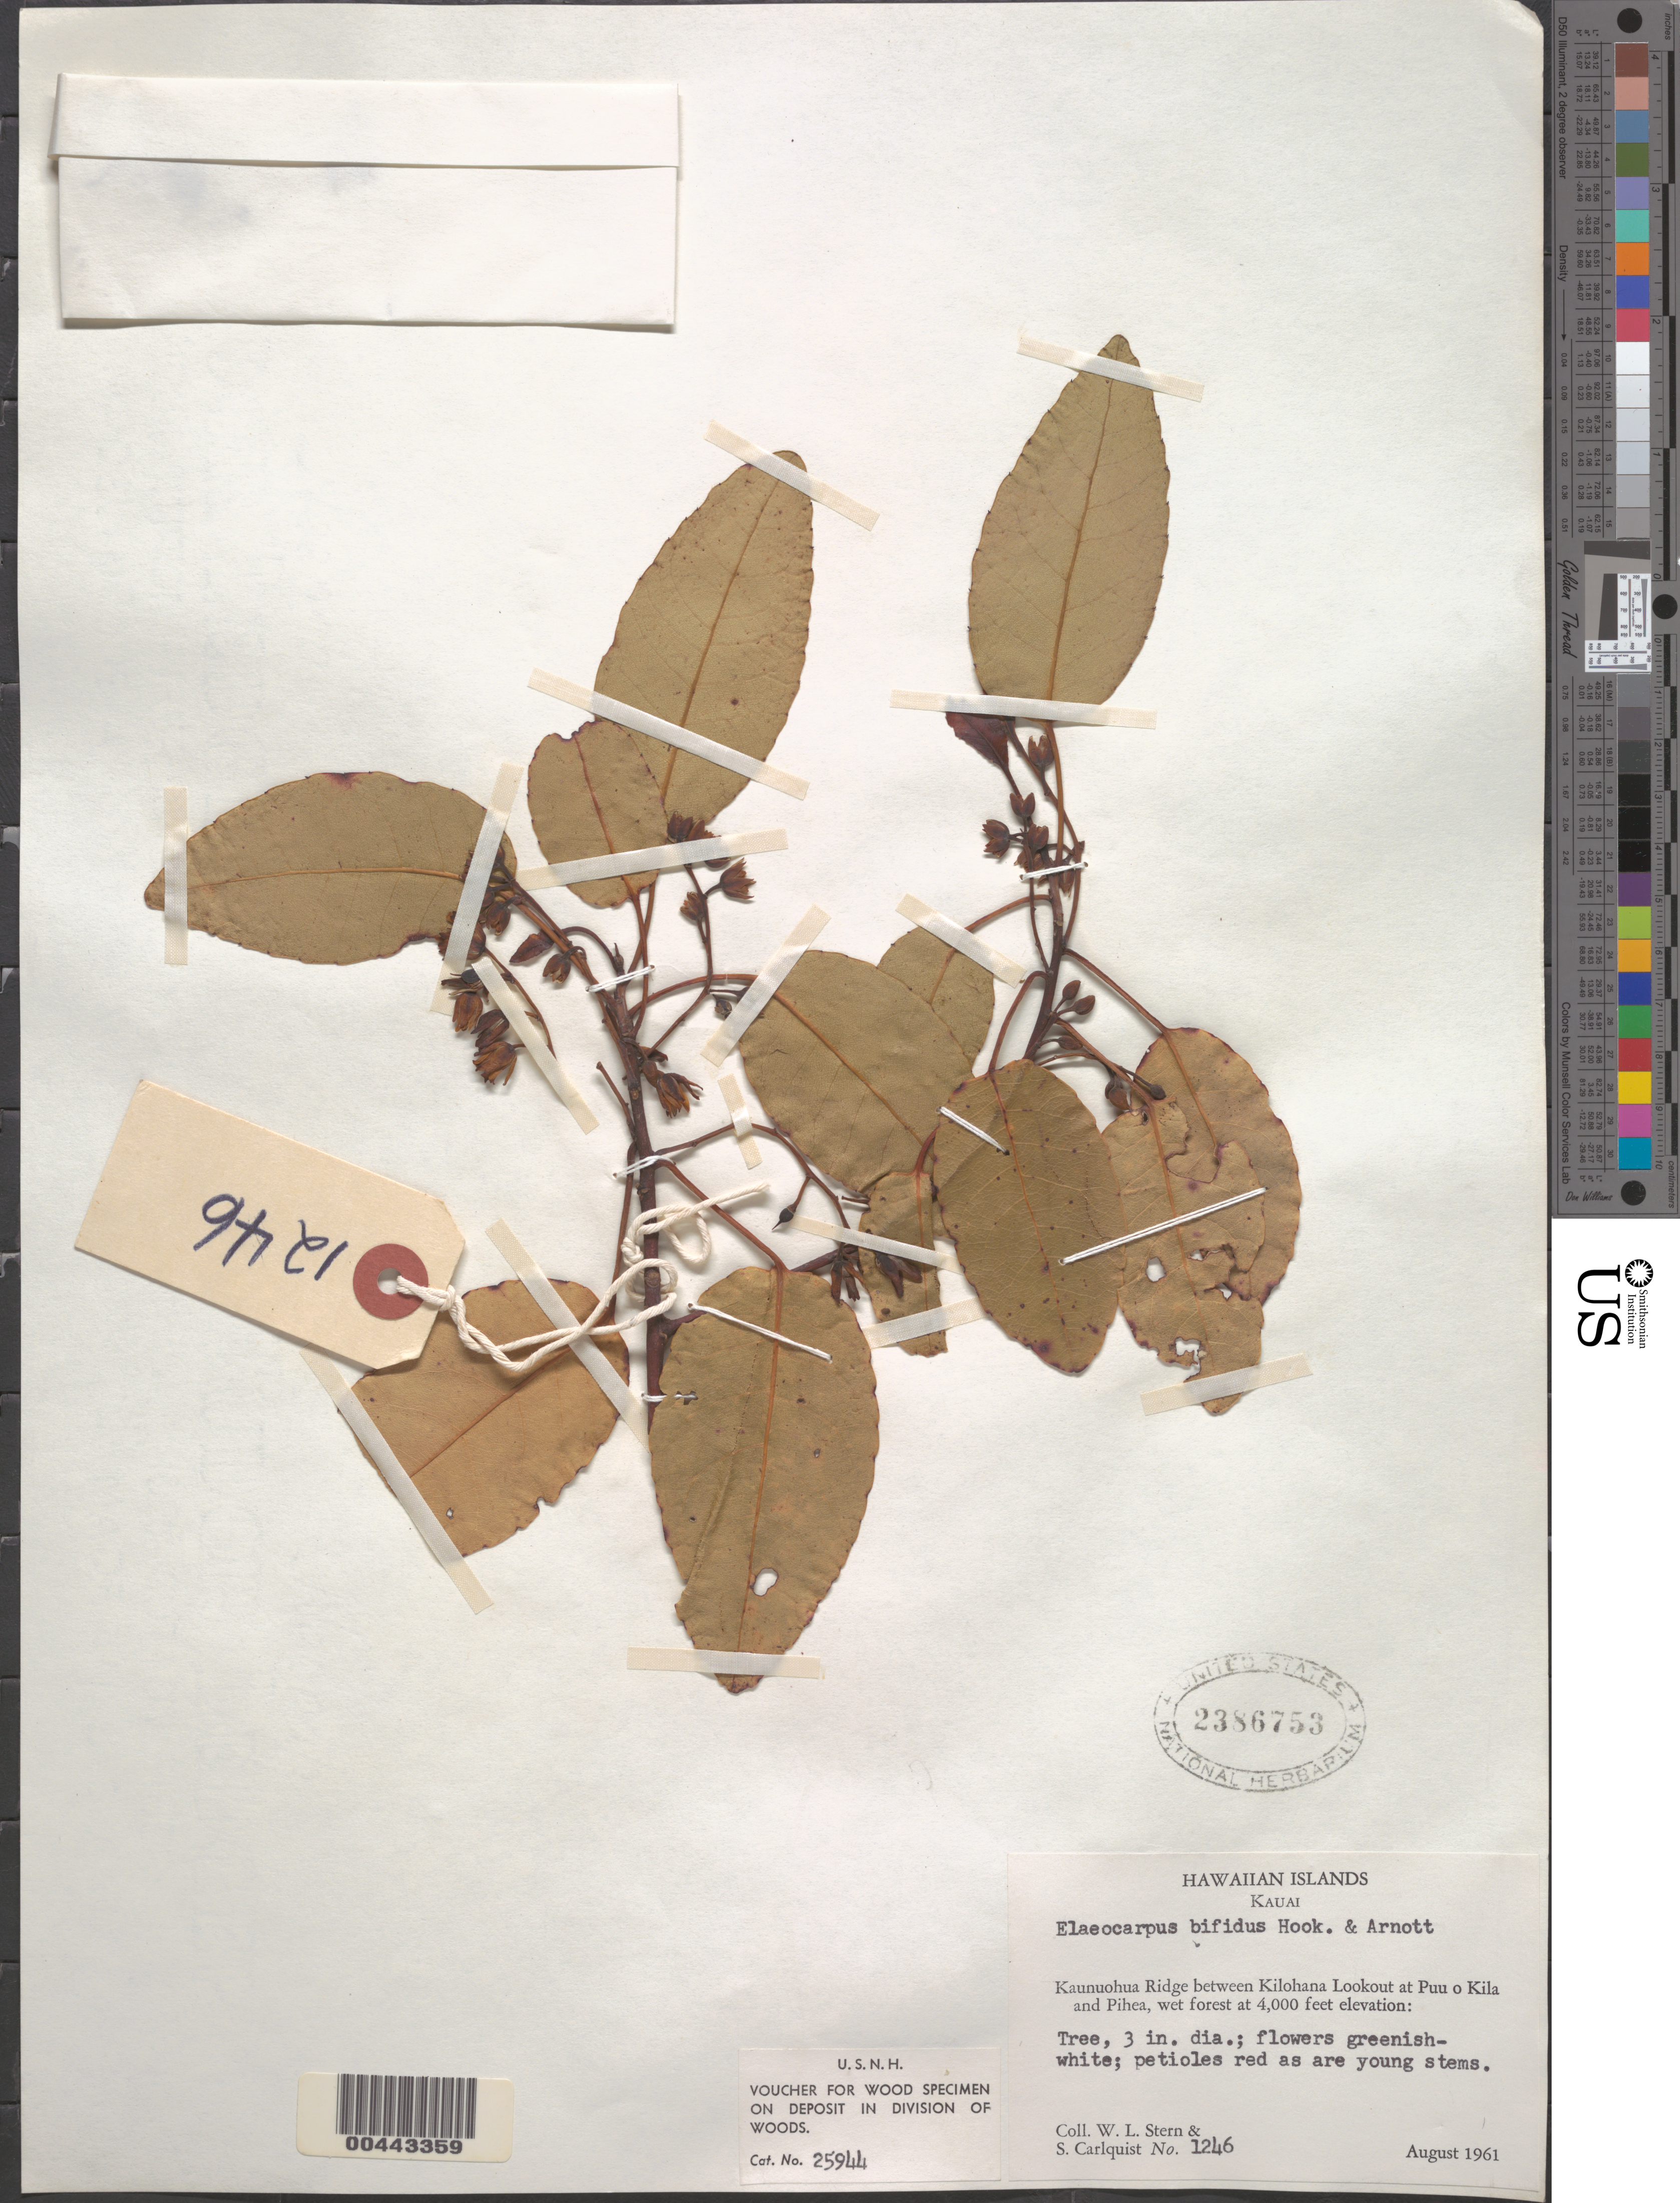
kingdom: Plantae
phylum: Tracheophyta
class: Magnoliopsida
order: Oxalidales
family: Elaeocarpaceae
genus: Elaeocarpus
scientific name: Elaeocarpus bifidus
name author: Hook. & Arn.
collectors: W. L. Stern & S. Carlquist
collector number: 1246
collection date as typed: Aug 1961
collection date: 1961-08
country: United States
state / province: Hawaii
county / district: Kauai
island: Kaua'i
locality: Kaunuohua Ridge between Kilohana Lookout at Puu o Kila and Pihea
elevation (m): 1219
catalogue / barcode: US 2386753